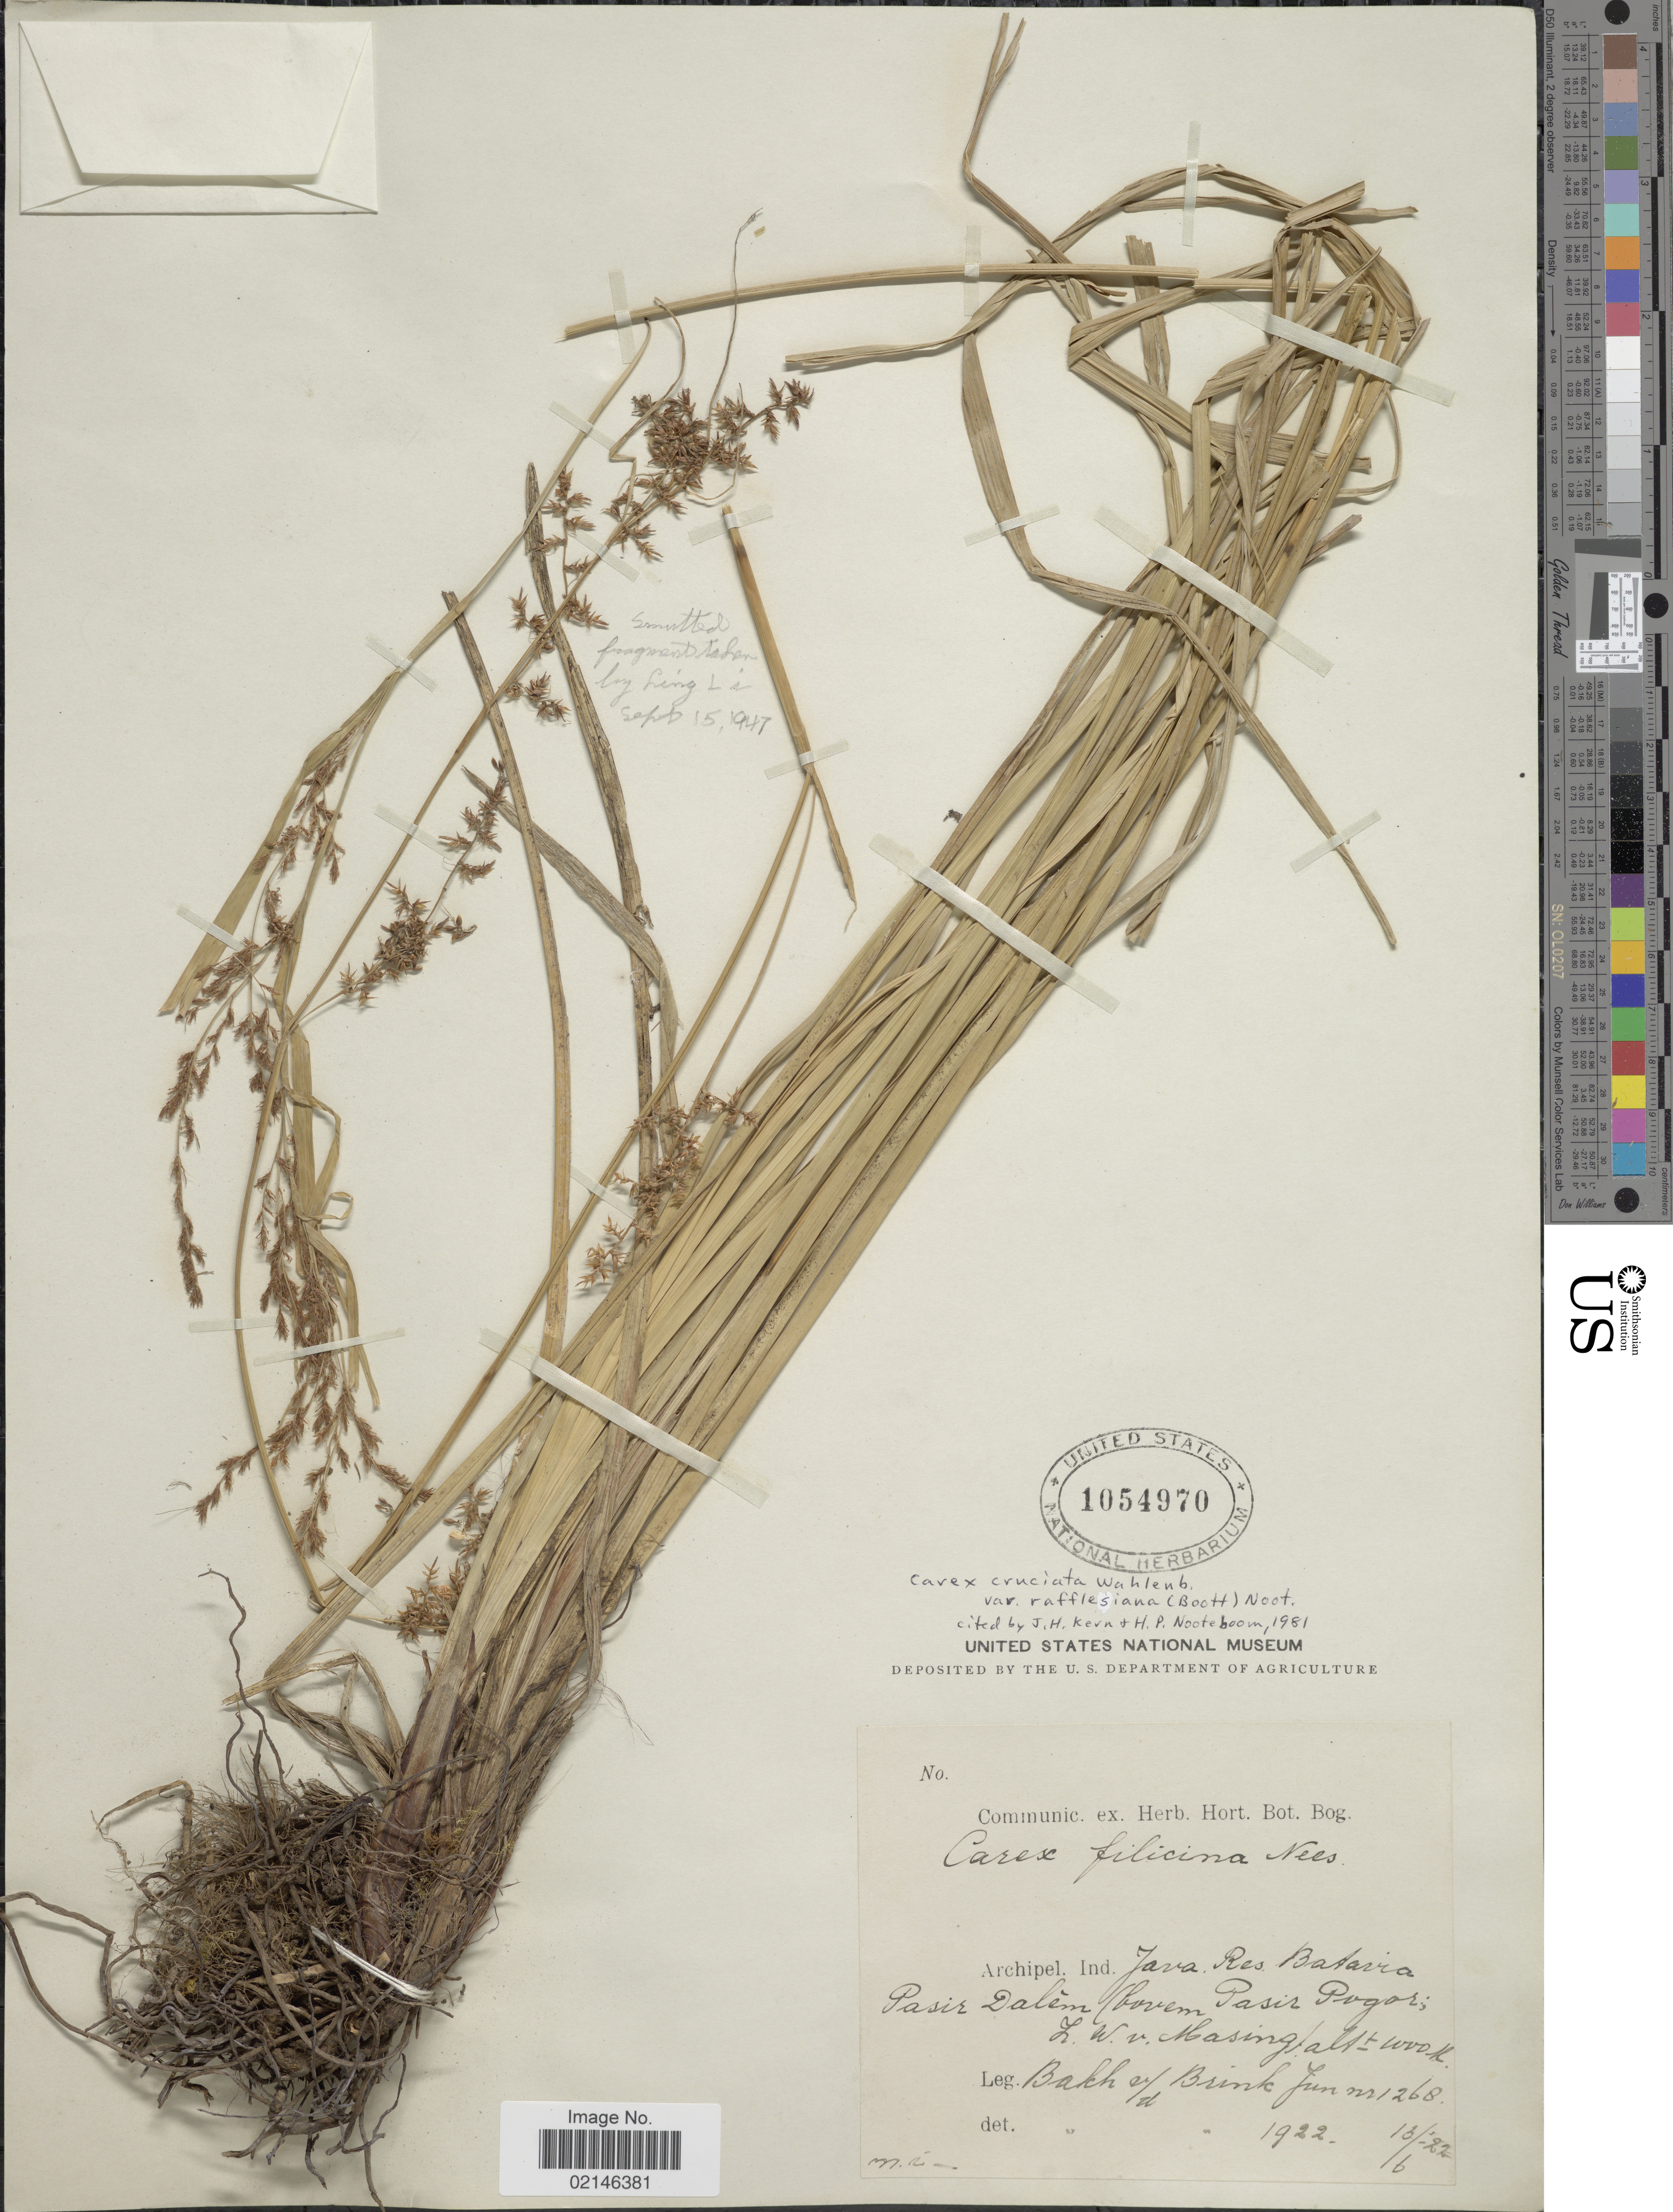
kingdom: Plantae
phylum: Tracheophyta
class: Liliopsida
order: Poales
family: Cyperaceae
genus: Carex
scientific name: Carex rafflesiana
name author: Boott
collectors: R. C. Bakhuizen van den Brink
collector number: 1268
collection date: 1922-06-13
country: Indonesia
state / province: Java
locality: Archipel. Ind. Java Res. Batavia Pasir Dalem (boven Pasir Pogor Z.W.V. [interpreted]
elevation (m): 1000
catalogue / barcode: US 1054970